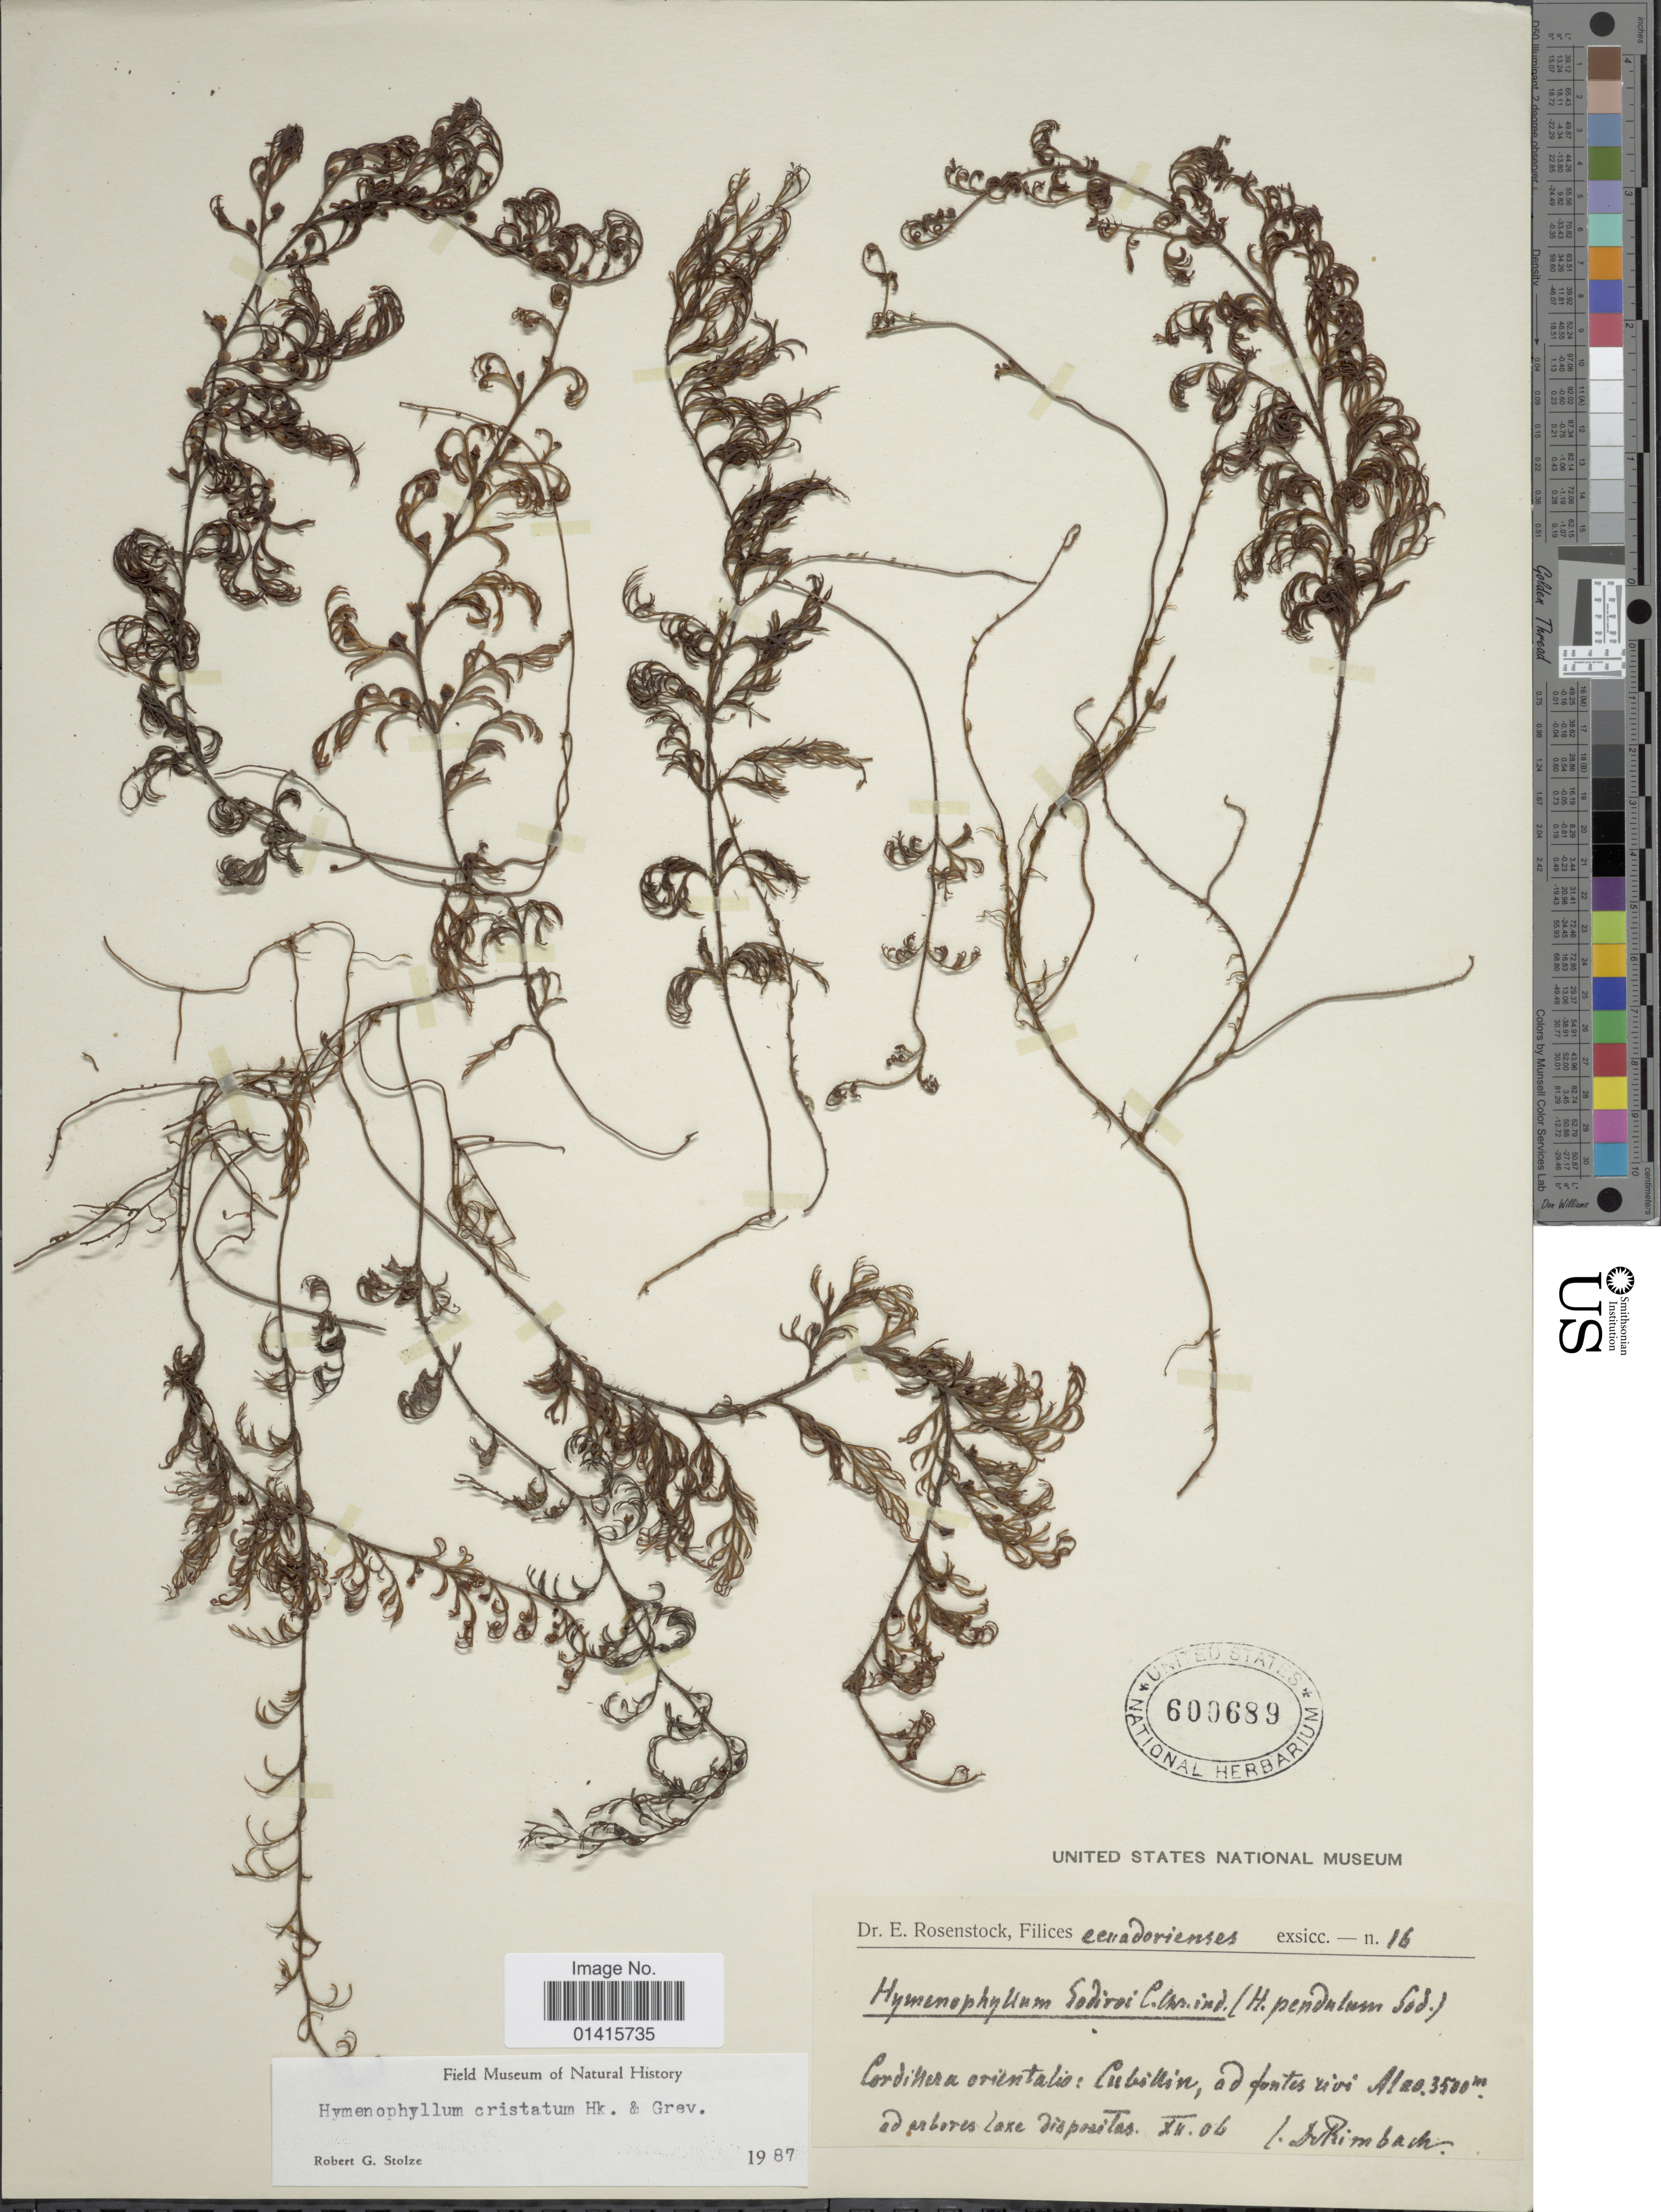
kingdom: Plantae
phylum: Tracheophyta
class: Polypodiopsida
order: Hymenophyllales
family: Hymenophyllaceae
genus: Hymenophyllum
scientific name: Hymenophyllum cristatum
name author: Hook. & Grev.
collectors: Rimbach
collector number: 16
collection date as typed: Transcribed d/m/y: /12/6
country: Ecuador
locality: Cordillera orientalis: Cubillin.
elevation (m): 3500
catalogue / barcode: US 600689